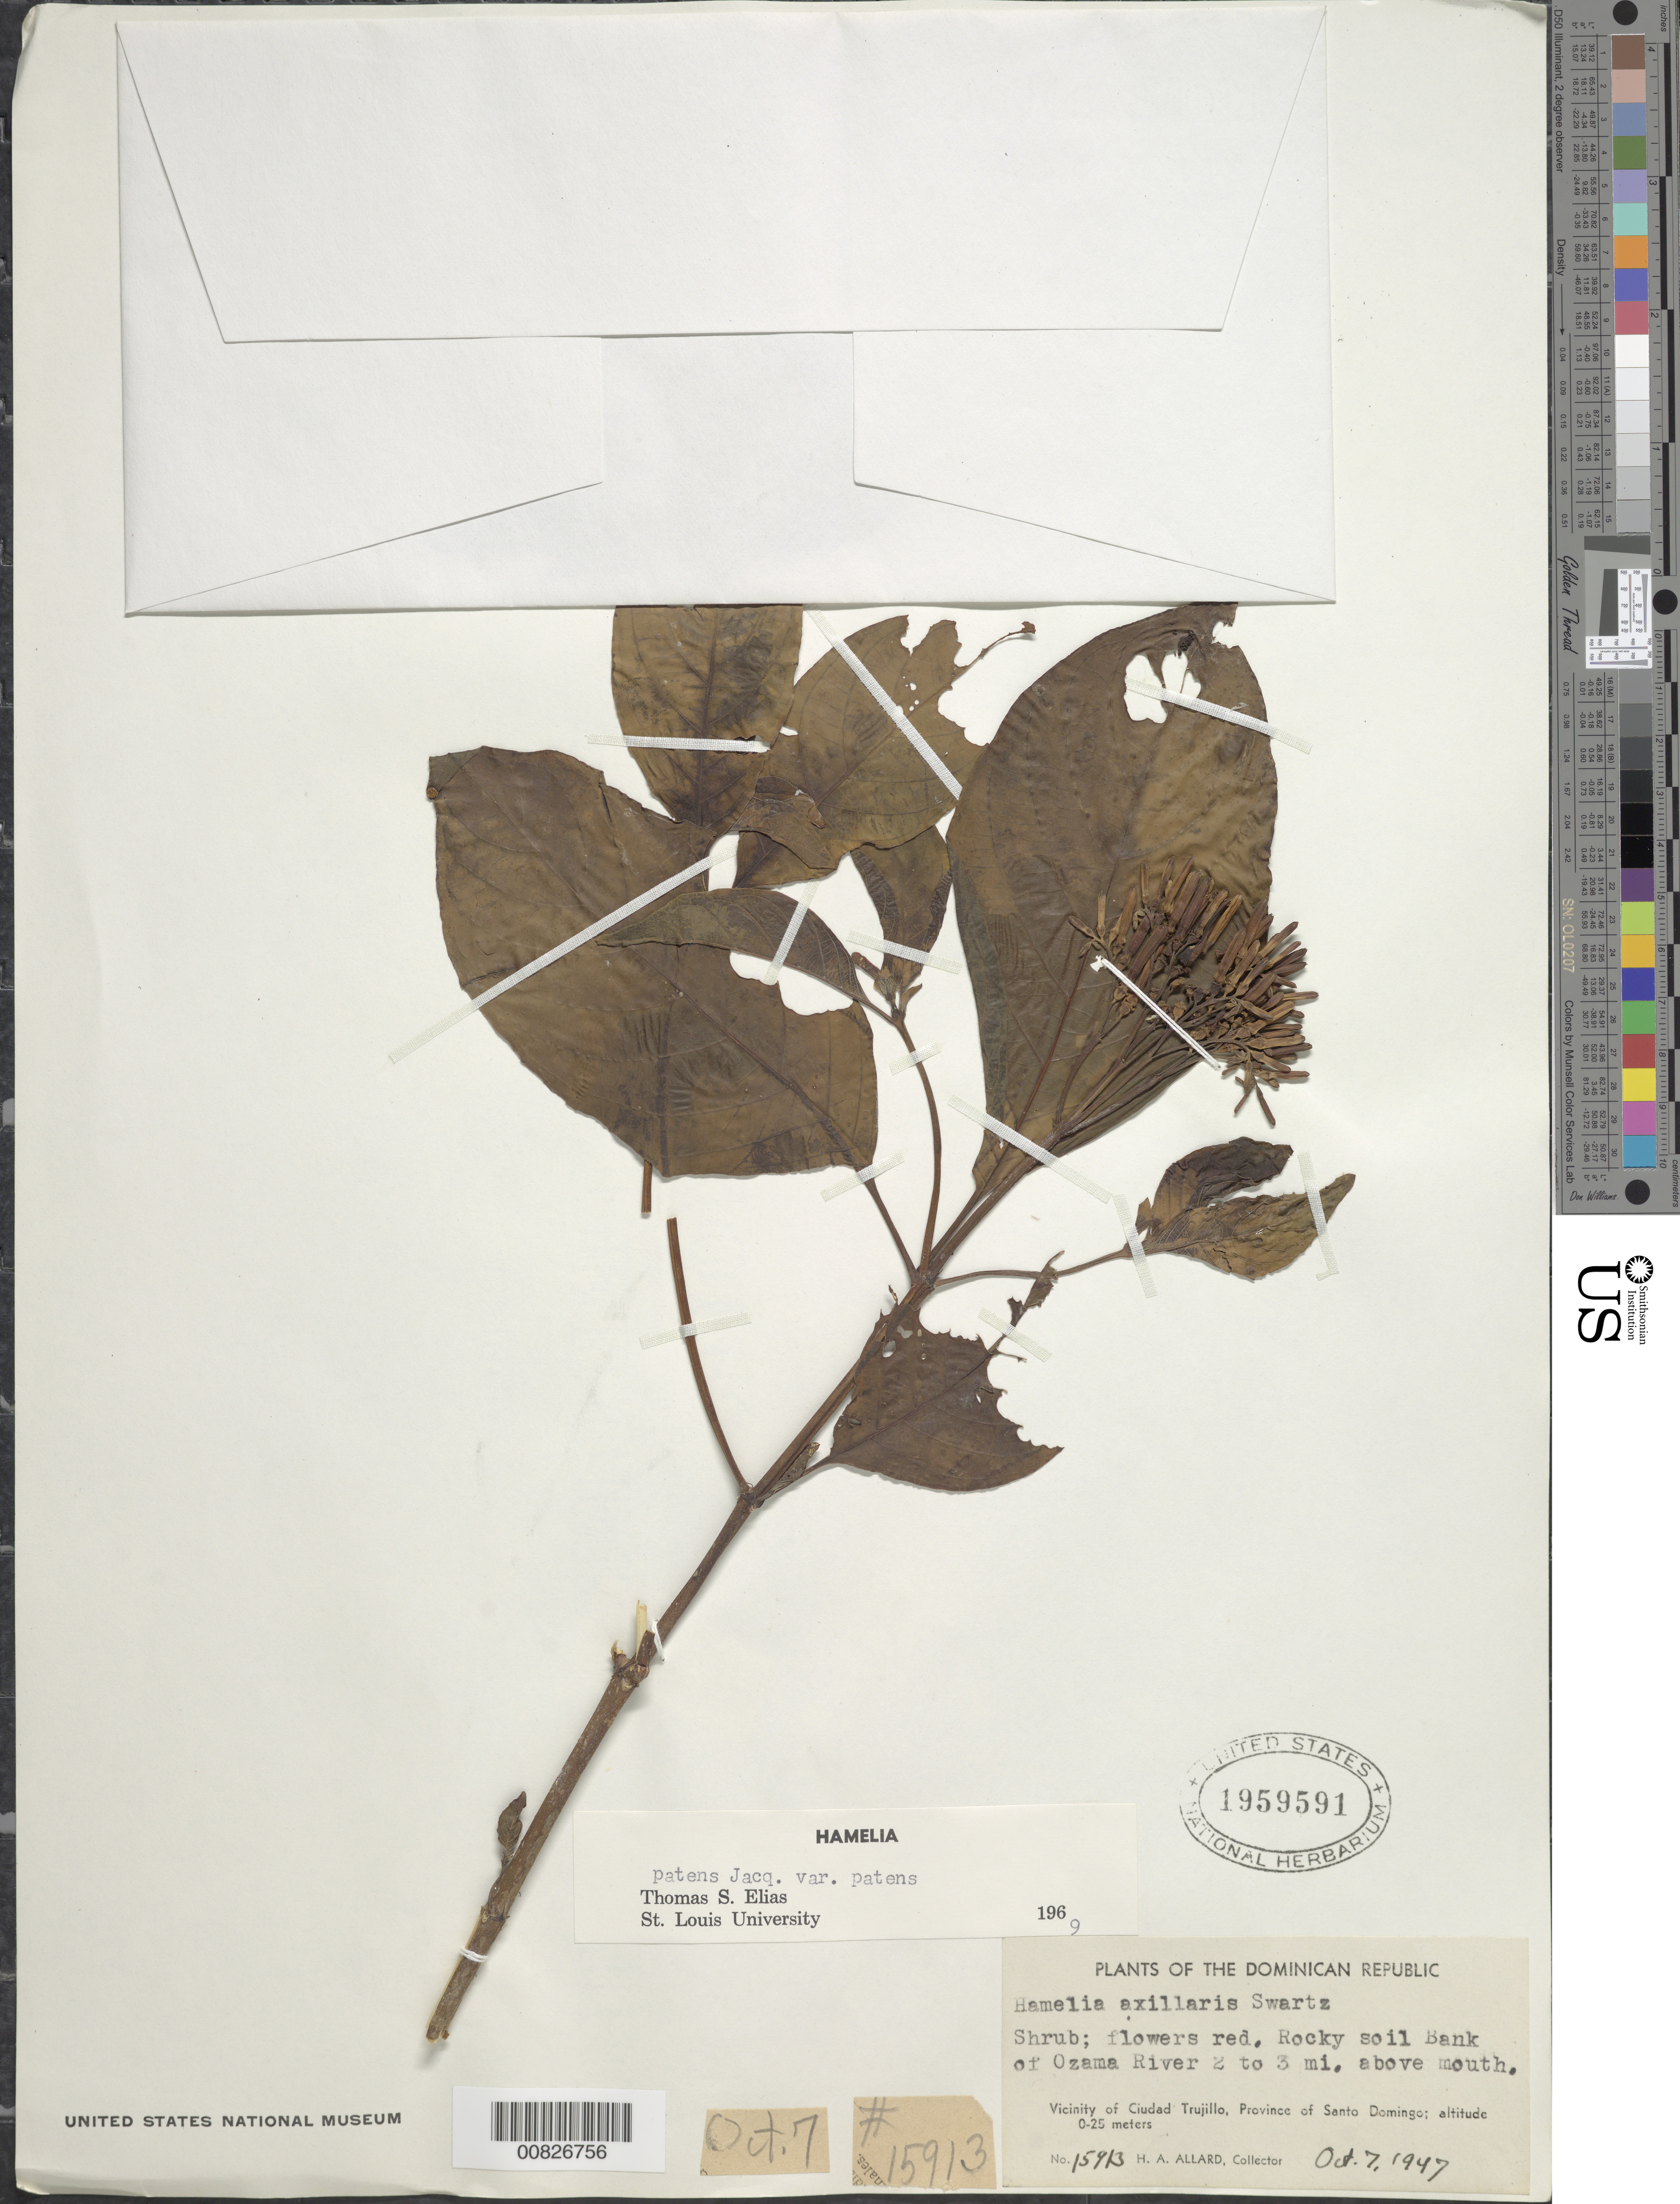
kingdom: Plantae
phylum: Tracheophyta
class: Magnoliopsida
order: Gentianales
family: Rubiaceae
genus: Hamelia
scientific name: Hamelia patens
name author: Jacq.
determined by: Elias, T. S.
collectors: H. A. Allard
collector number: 15913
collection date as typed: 07 Oct 1947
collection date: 1947-10-07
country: Dominican Republic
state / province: Distrito Nacional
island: Hispaniola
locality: Santo Domingo City, Ozama River, 2 to 3 miles above mouth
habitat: Rocky soil river bank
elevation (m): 0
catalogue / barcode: US 1959591